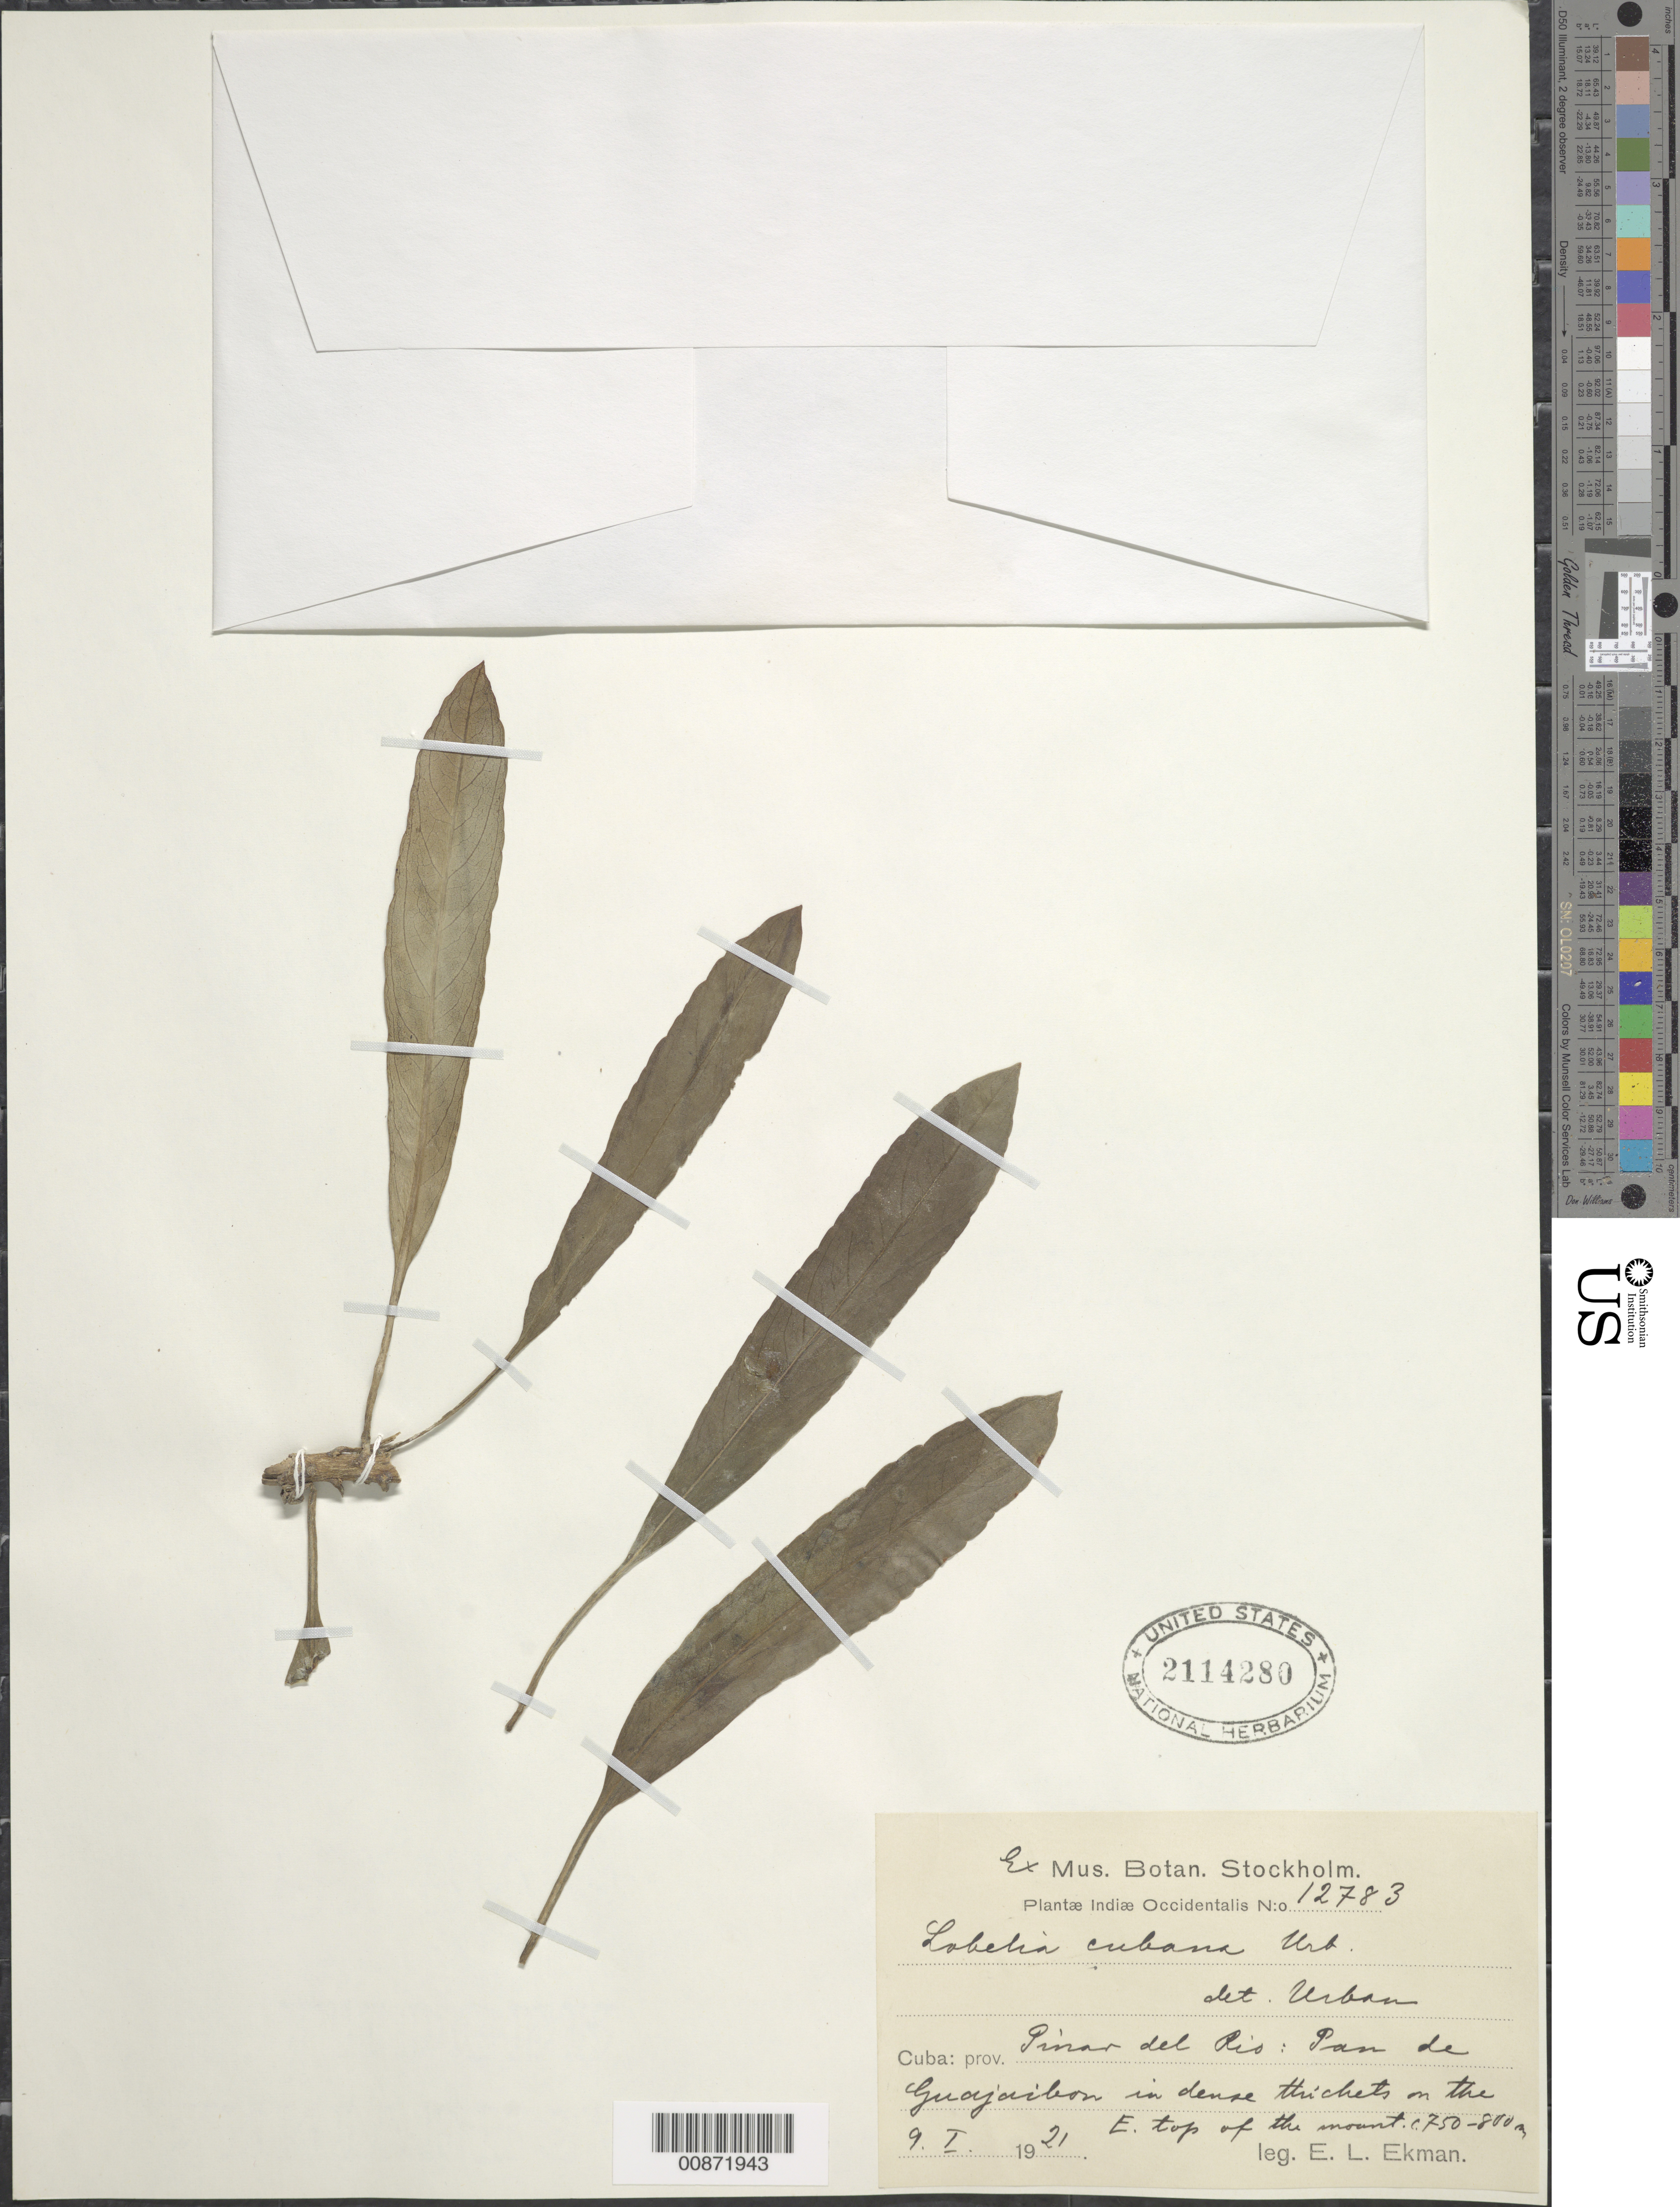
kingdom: Plantae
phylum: Tracheophyta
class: Magnoliopsida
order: Asterales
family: Campanulaceae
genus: Lobelia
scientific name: Lobelia cubana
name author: Urb.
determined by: Urban, Ignatz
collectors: E. L. Ekman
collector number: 12783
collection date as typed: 09 Jan 1921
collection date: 1921-01-09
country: Cuba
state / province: Pinar del Río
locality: Pan de Guajaibon, on the E top of the mountain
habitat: In dense thickets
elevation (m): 750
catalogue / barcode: US 2114280